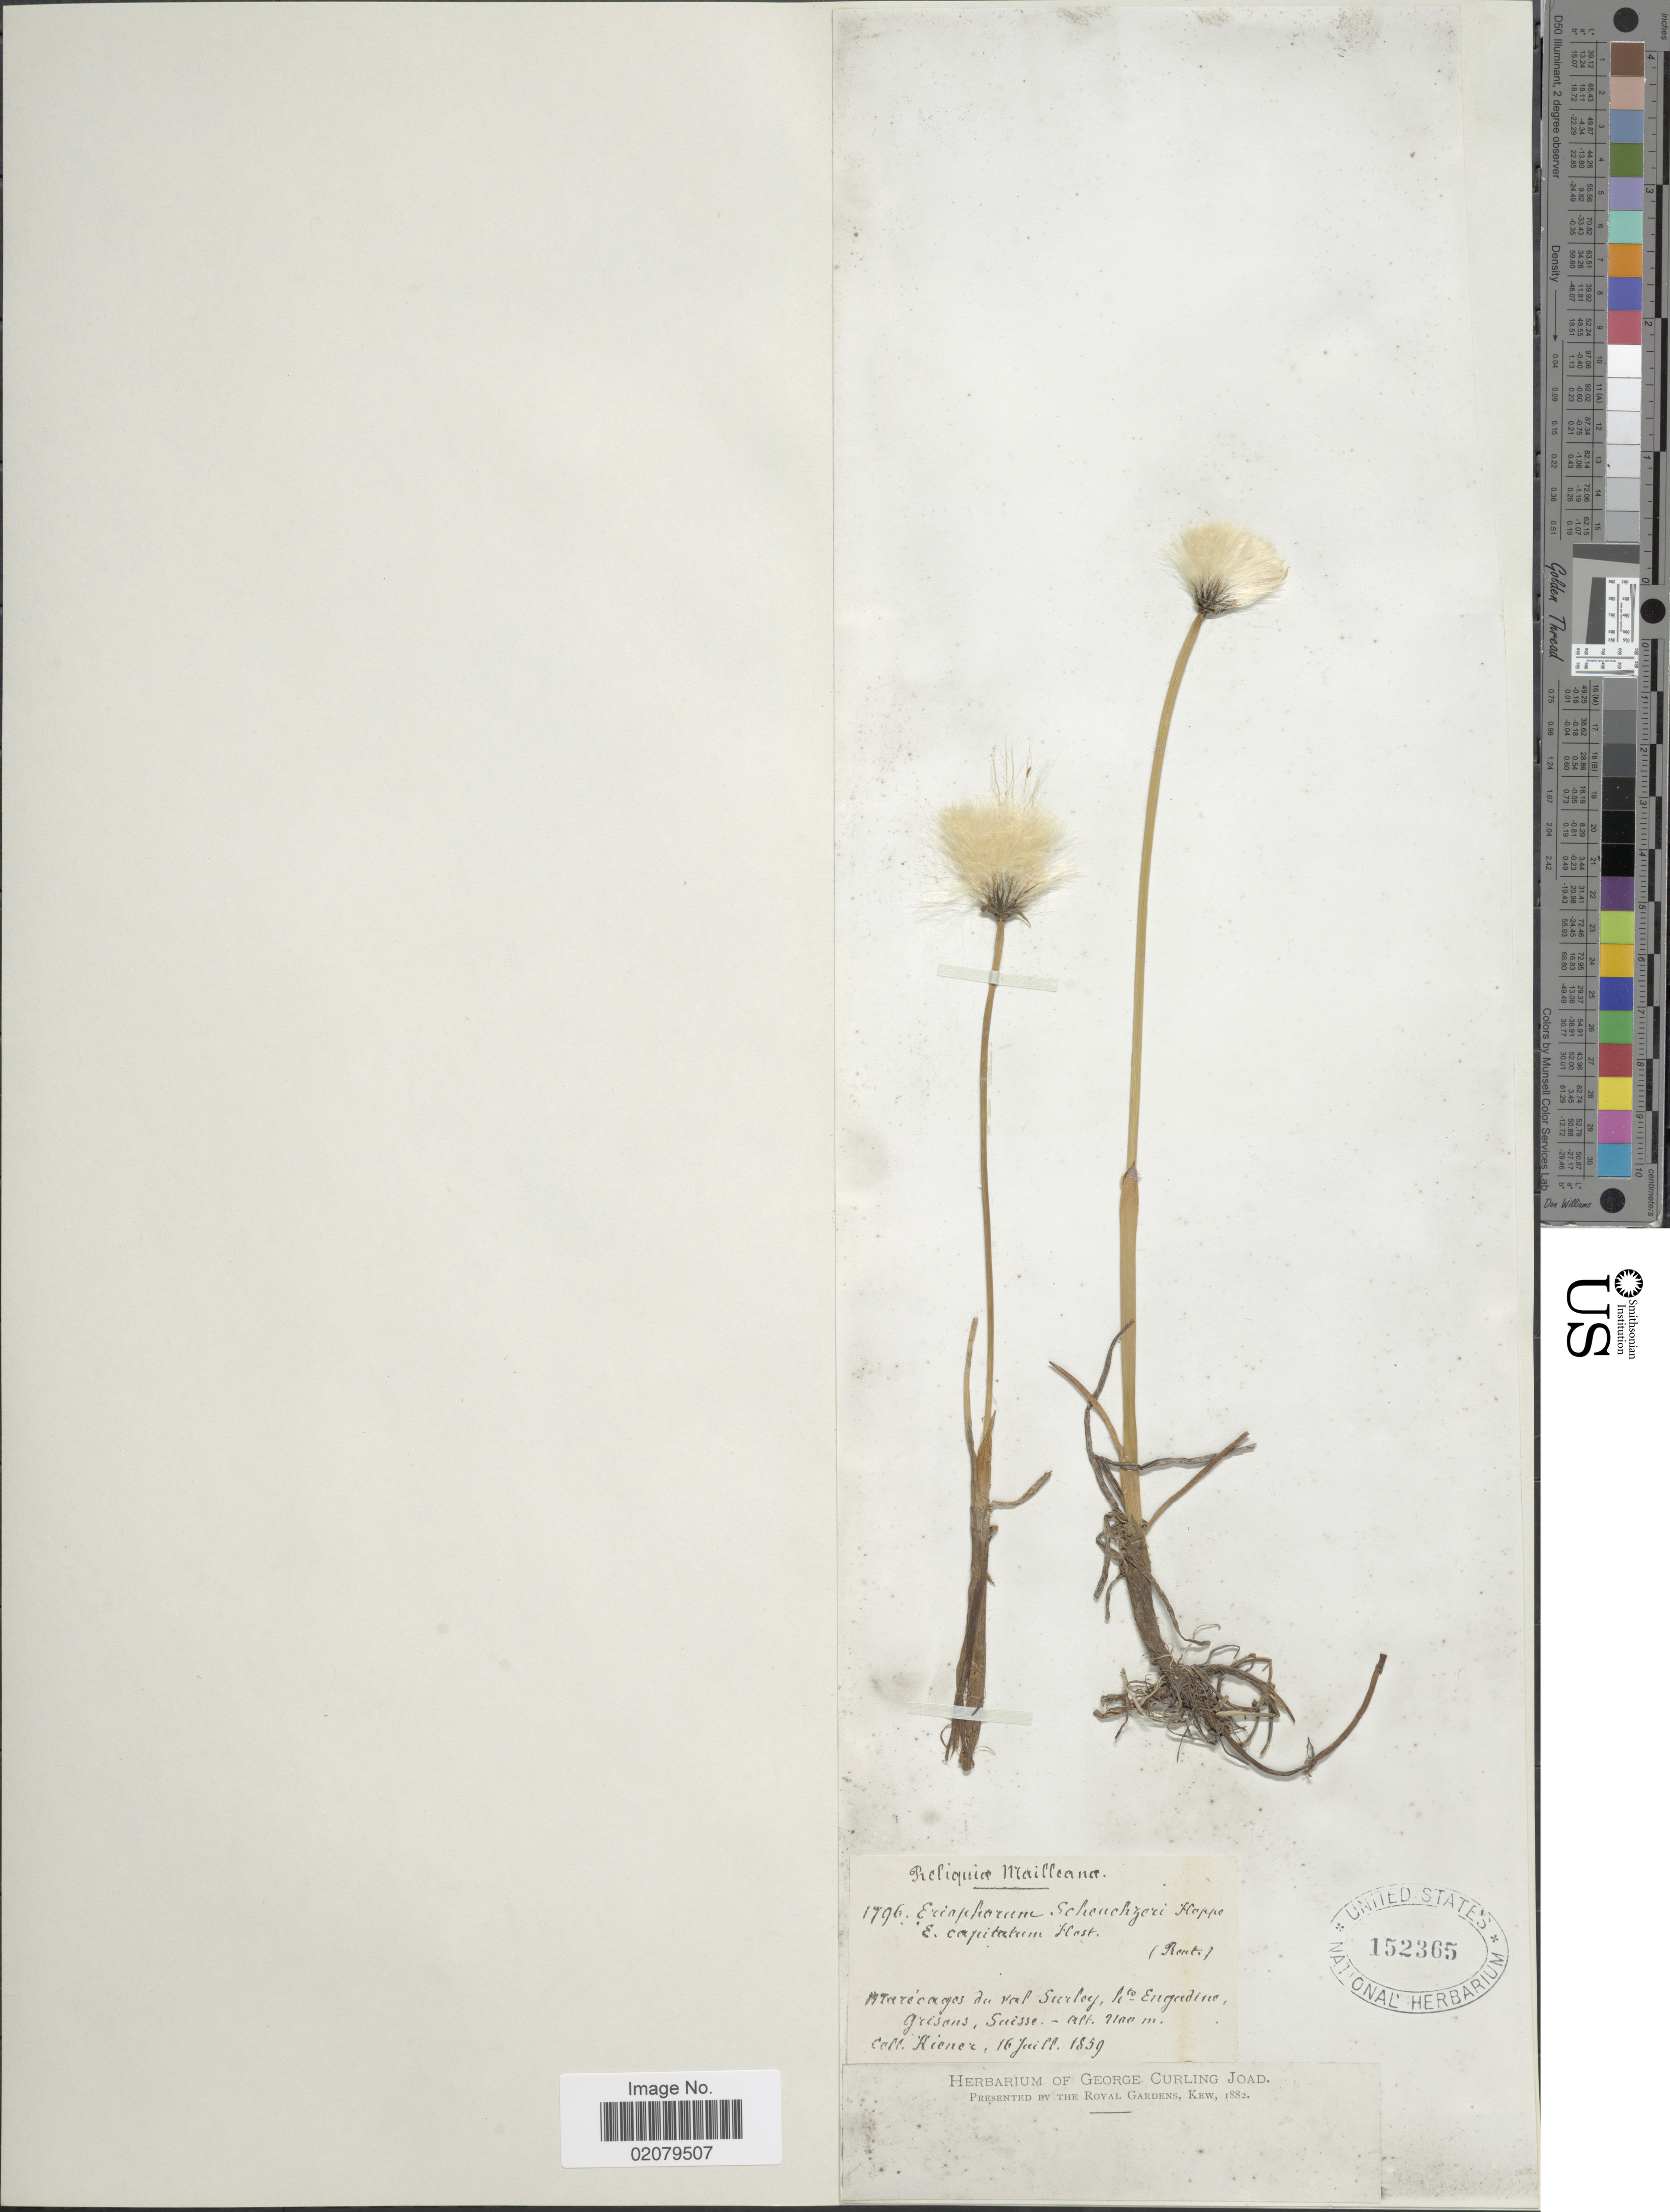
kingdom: Plantae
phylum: Tracheophyta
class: Liliopsida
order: Poales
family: Cyperaceae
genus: Eriophorum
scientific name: Eriophorum scheuchzeri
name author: Hoppe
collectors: -. Kiener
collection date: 1859-07-16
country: Switzerland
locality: Du val Surley, Grisons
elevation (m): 2100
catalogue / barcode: US 152365